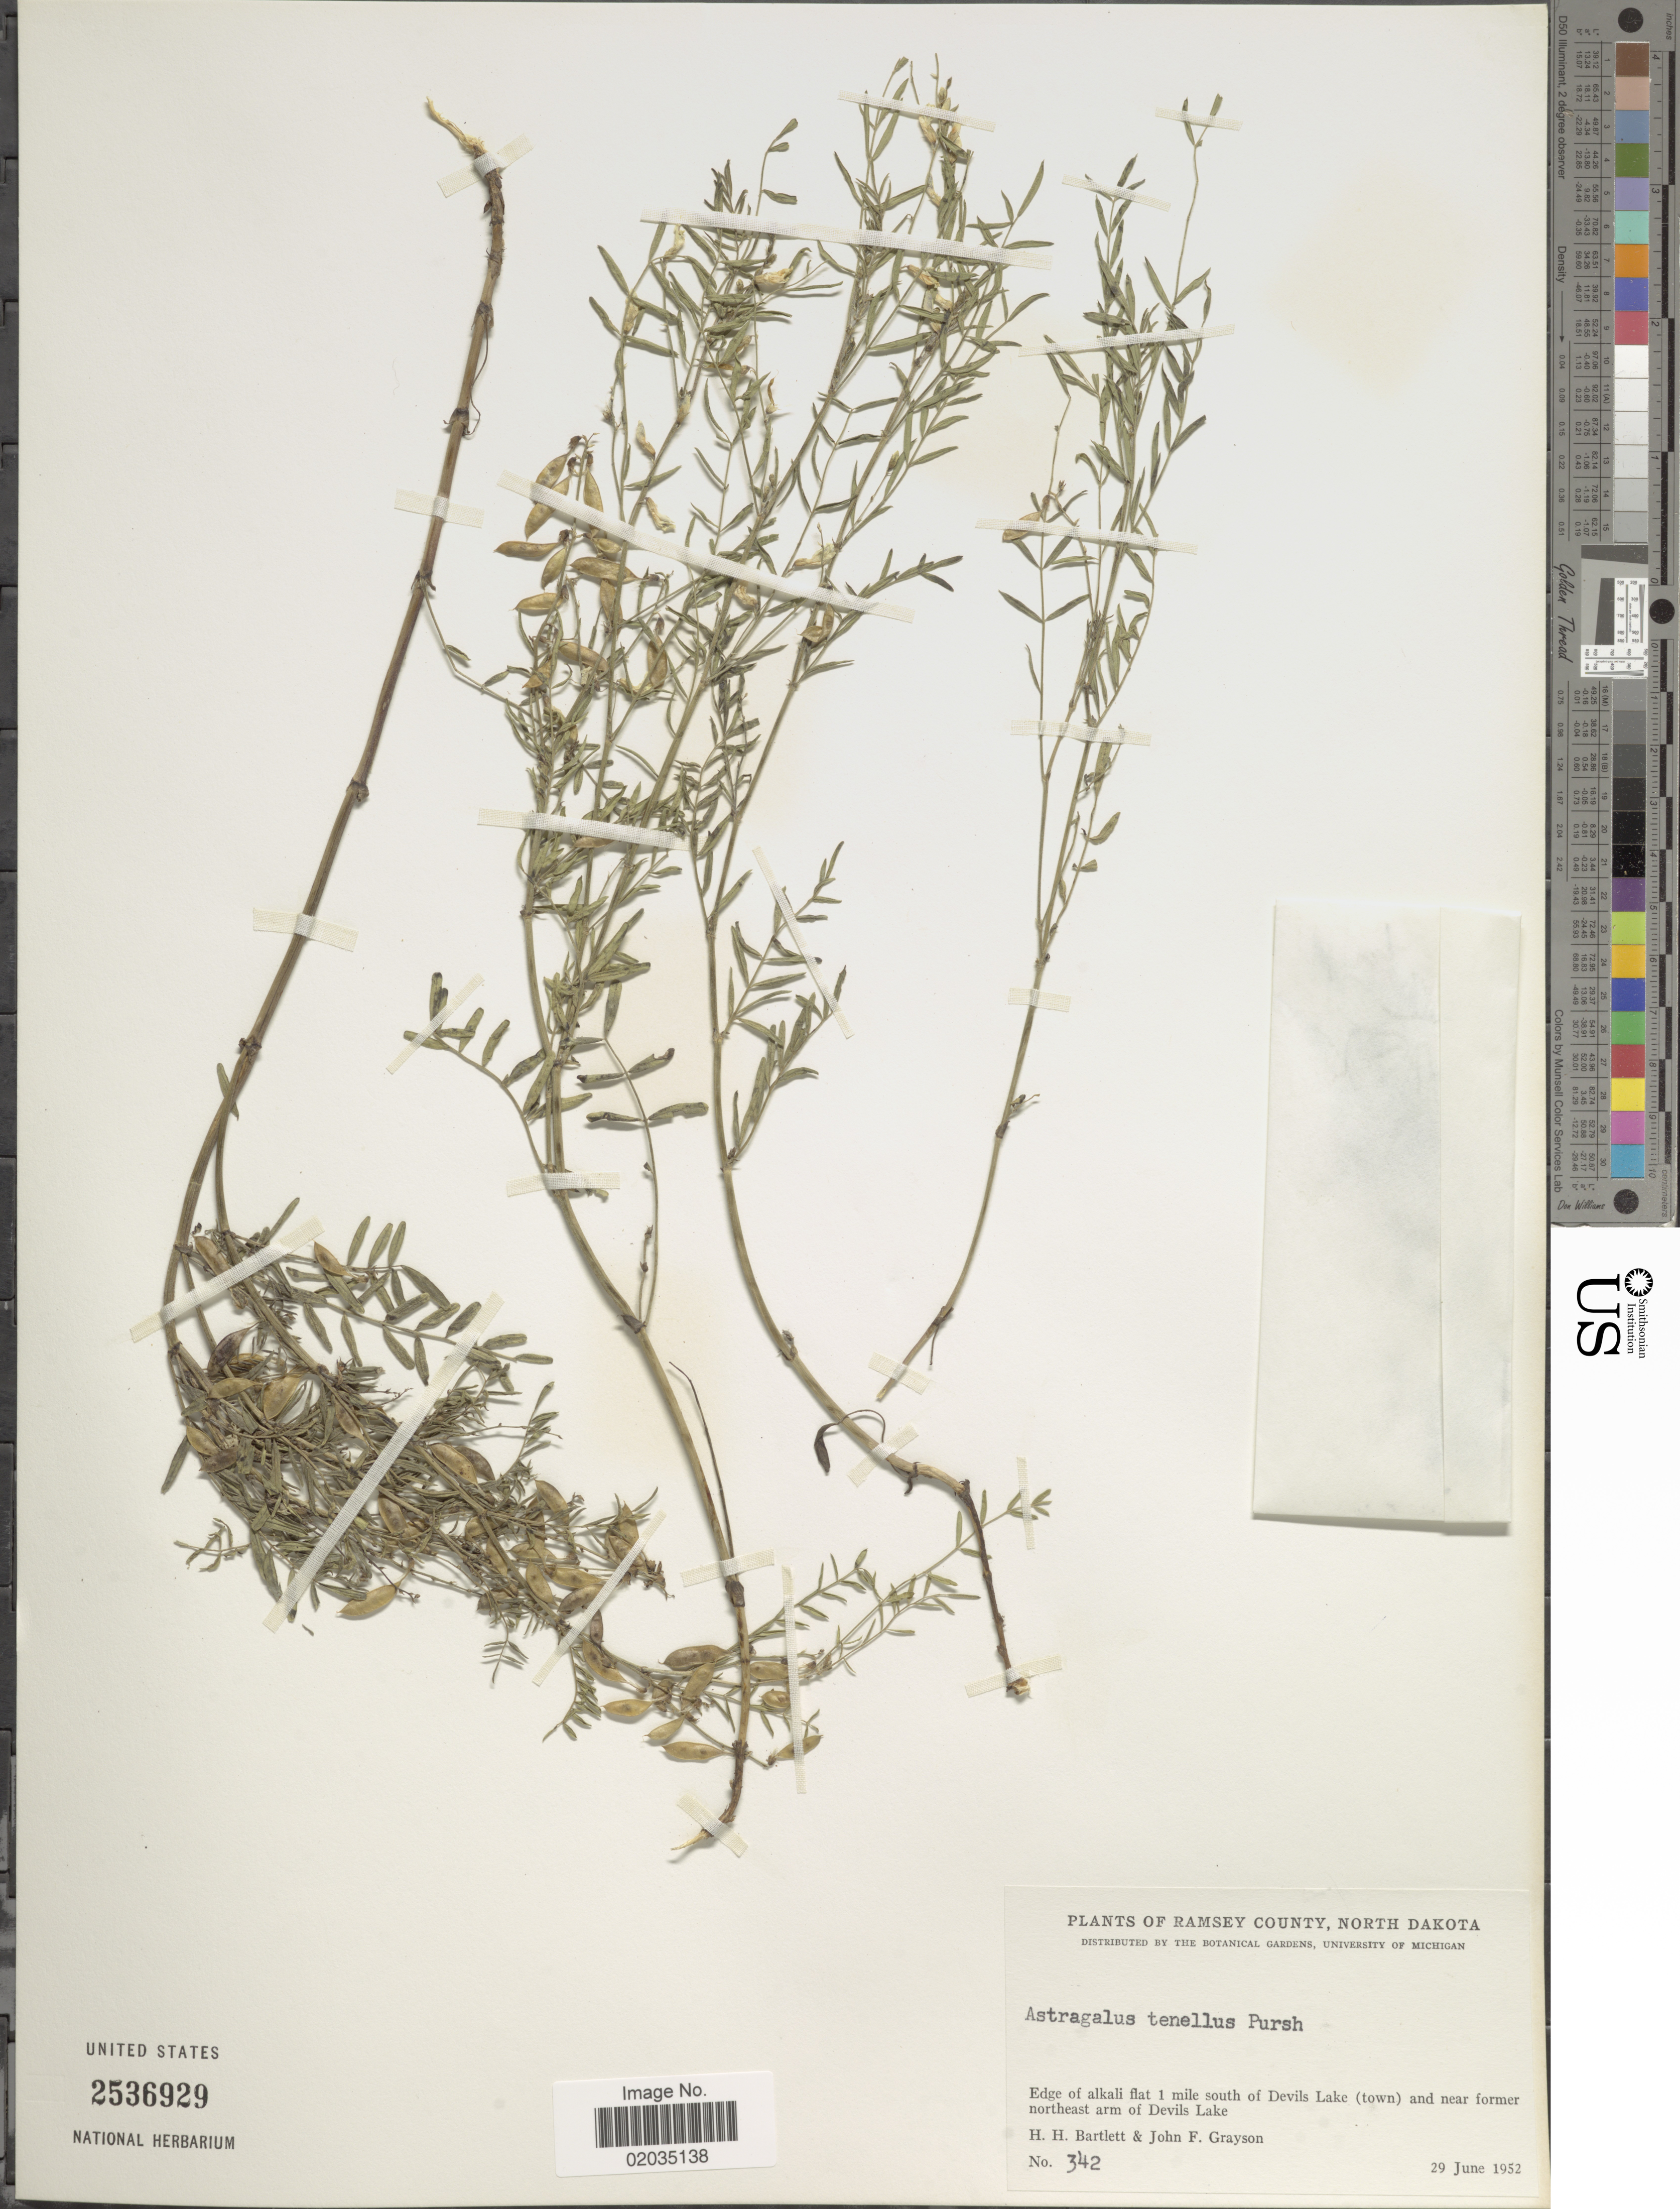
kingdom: Plantae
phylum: Tracheophyta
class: Magnoliopsida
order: Fabales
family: Fabaceae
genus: Astragalus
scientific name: Astragalus tenellus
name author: Pursh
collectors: H. H. Bartlett & J. Grayson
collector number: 342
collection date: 1952-06-29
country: United States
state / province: North Dakota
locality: Ramsey County, Edge of alkali flat 1 mile south of Devils Lake (town) and near former northeast arm of Devils Lake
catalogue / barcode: US 2536929